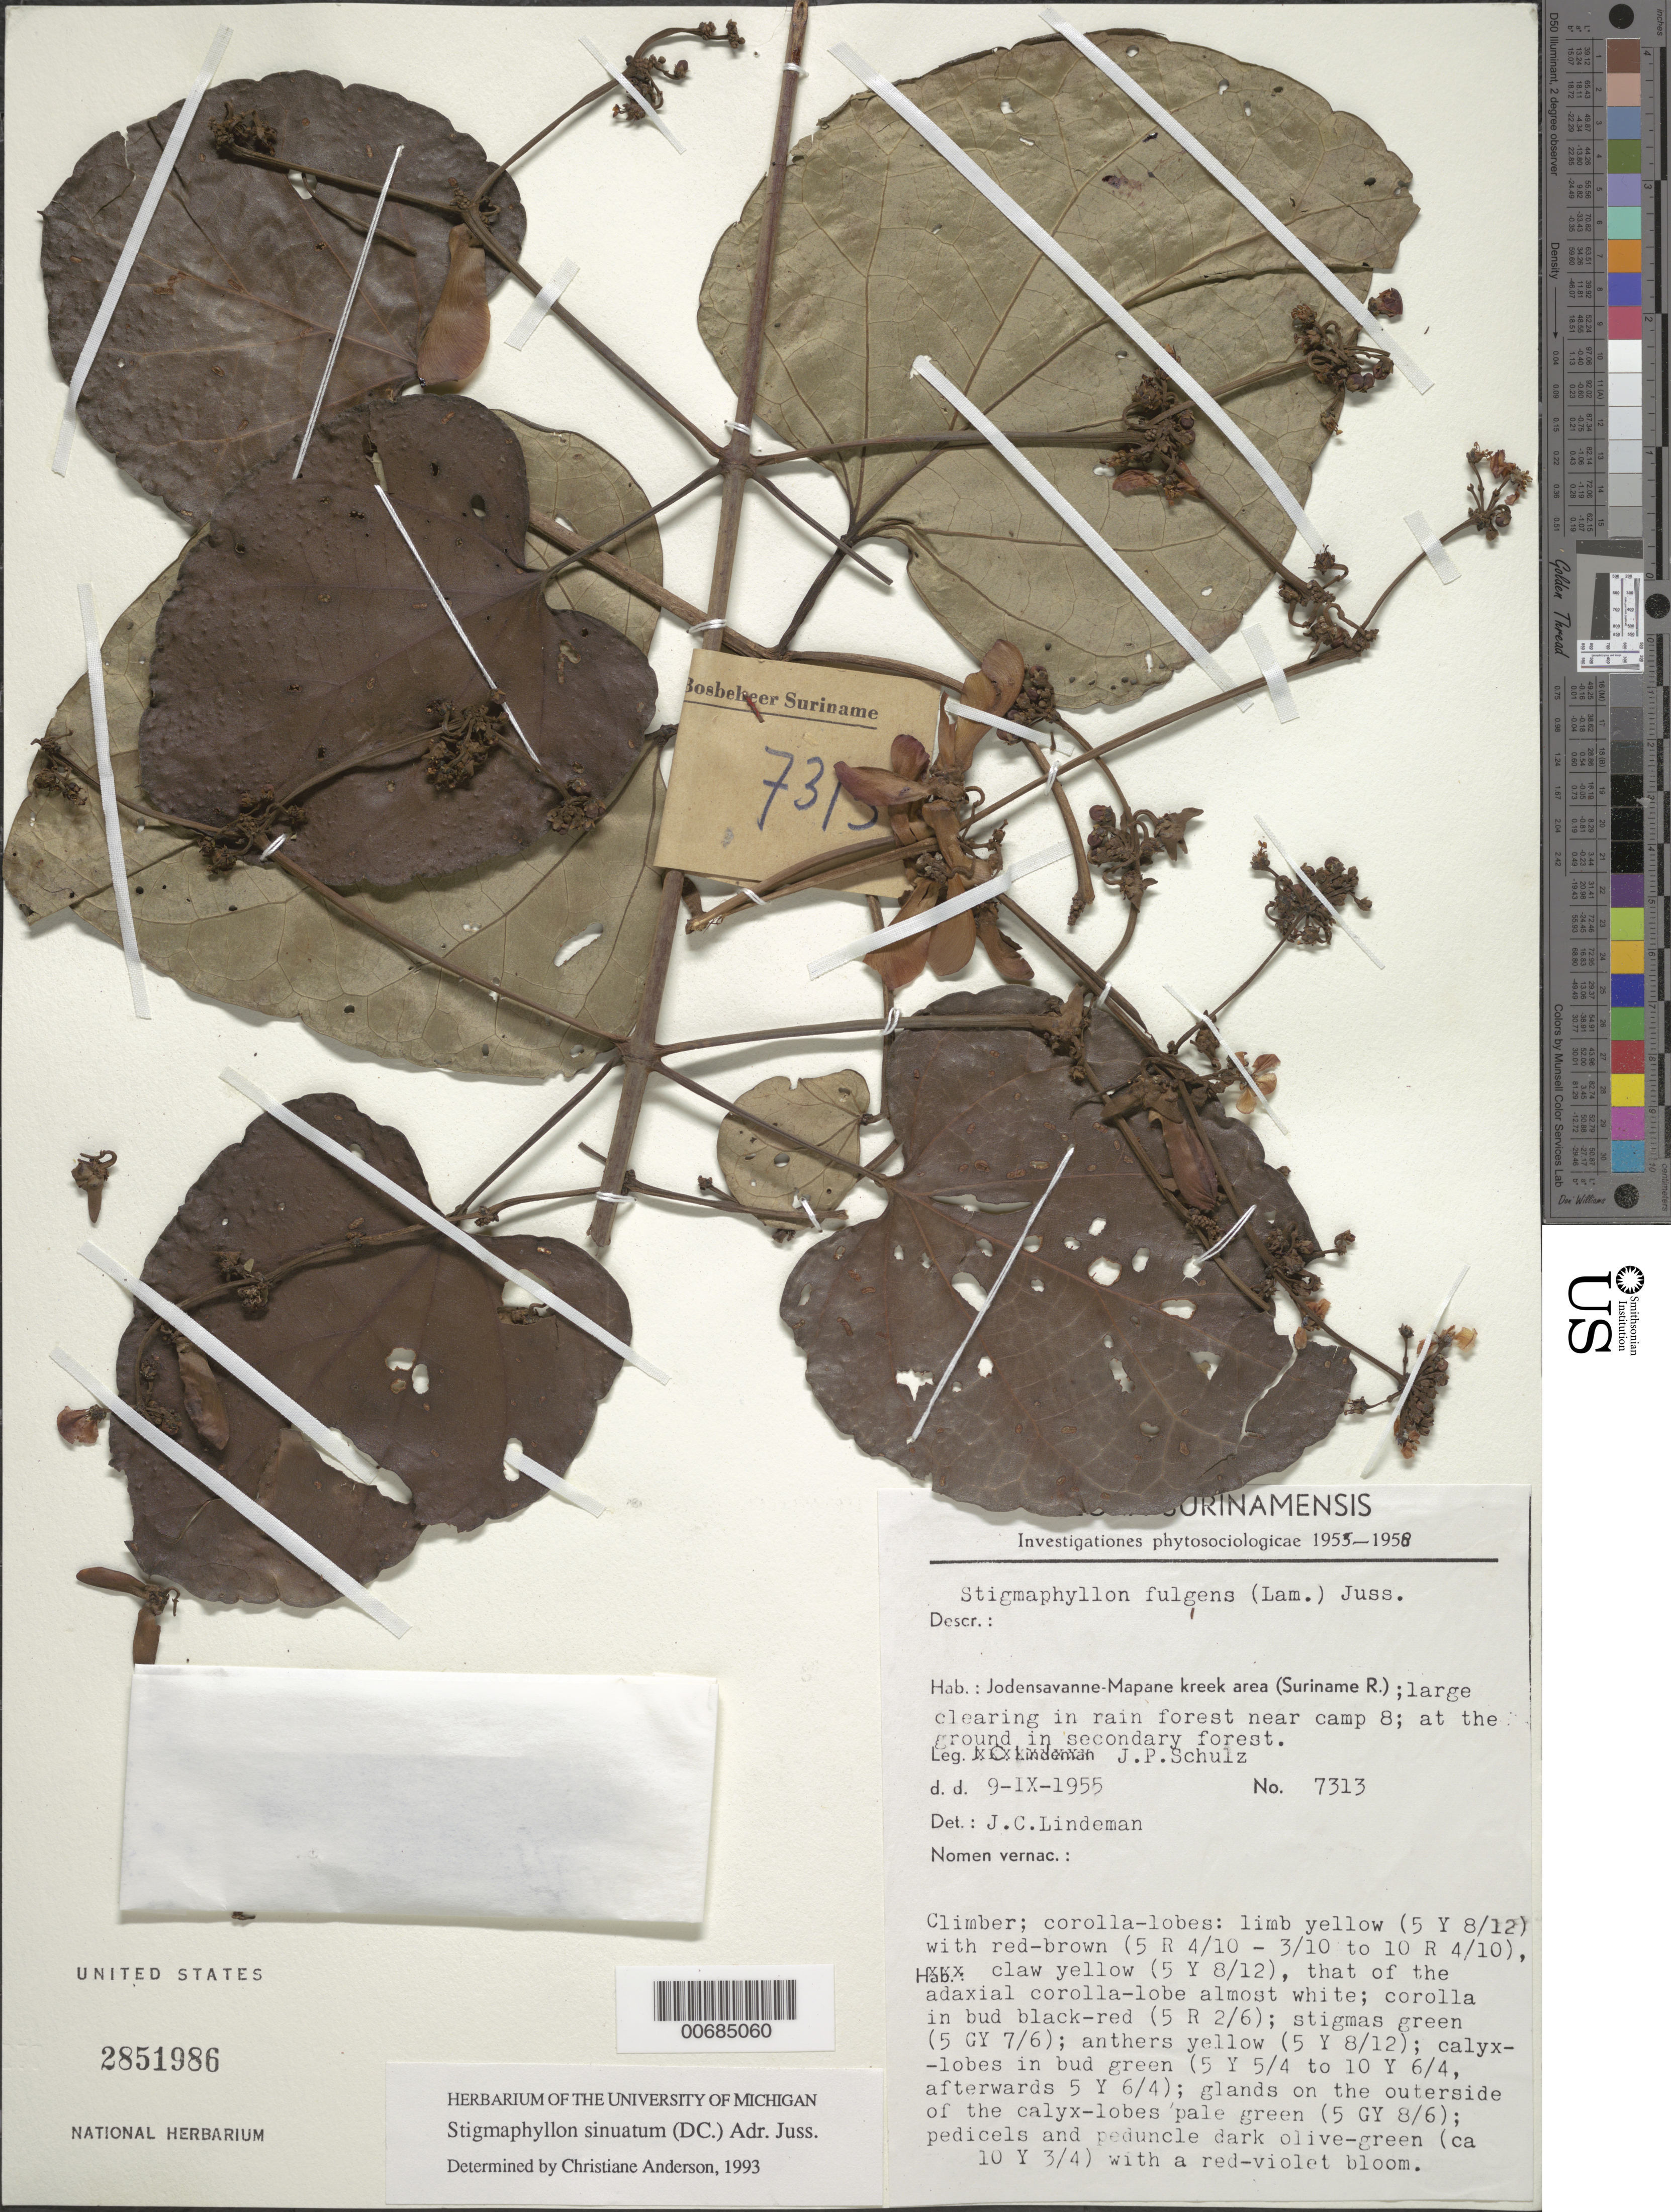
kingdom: Plantae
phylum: Tracheophyta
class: Magnoliopsida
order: Malpighiales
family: Malpighiaceae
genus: Stigmaphyllon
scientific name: Stigmaphyllon sinuatum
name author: (DC.) A. Juss.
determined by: Anderson, C.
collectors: J. P. Schulz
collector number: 7313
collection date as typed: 9-Aug-55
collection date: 1955-08-09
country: Suriname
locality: Jodensavanne-Mapane kreek area (SURINAMEe River)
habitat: Large clearing in rainforest; secondary forest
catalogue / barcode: US 2851986